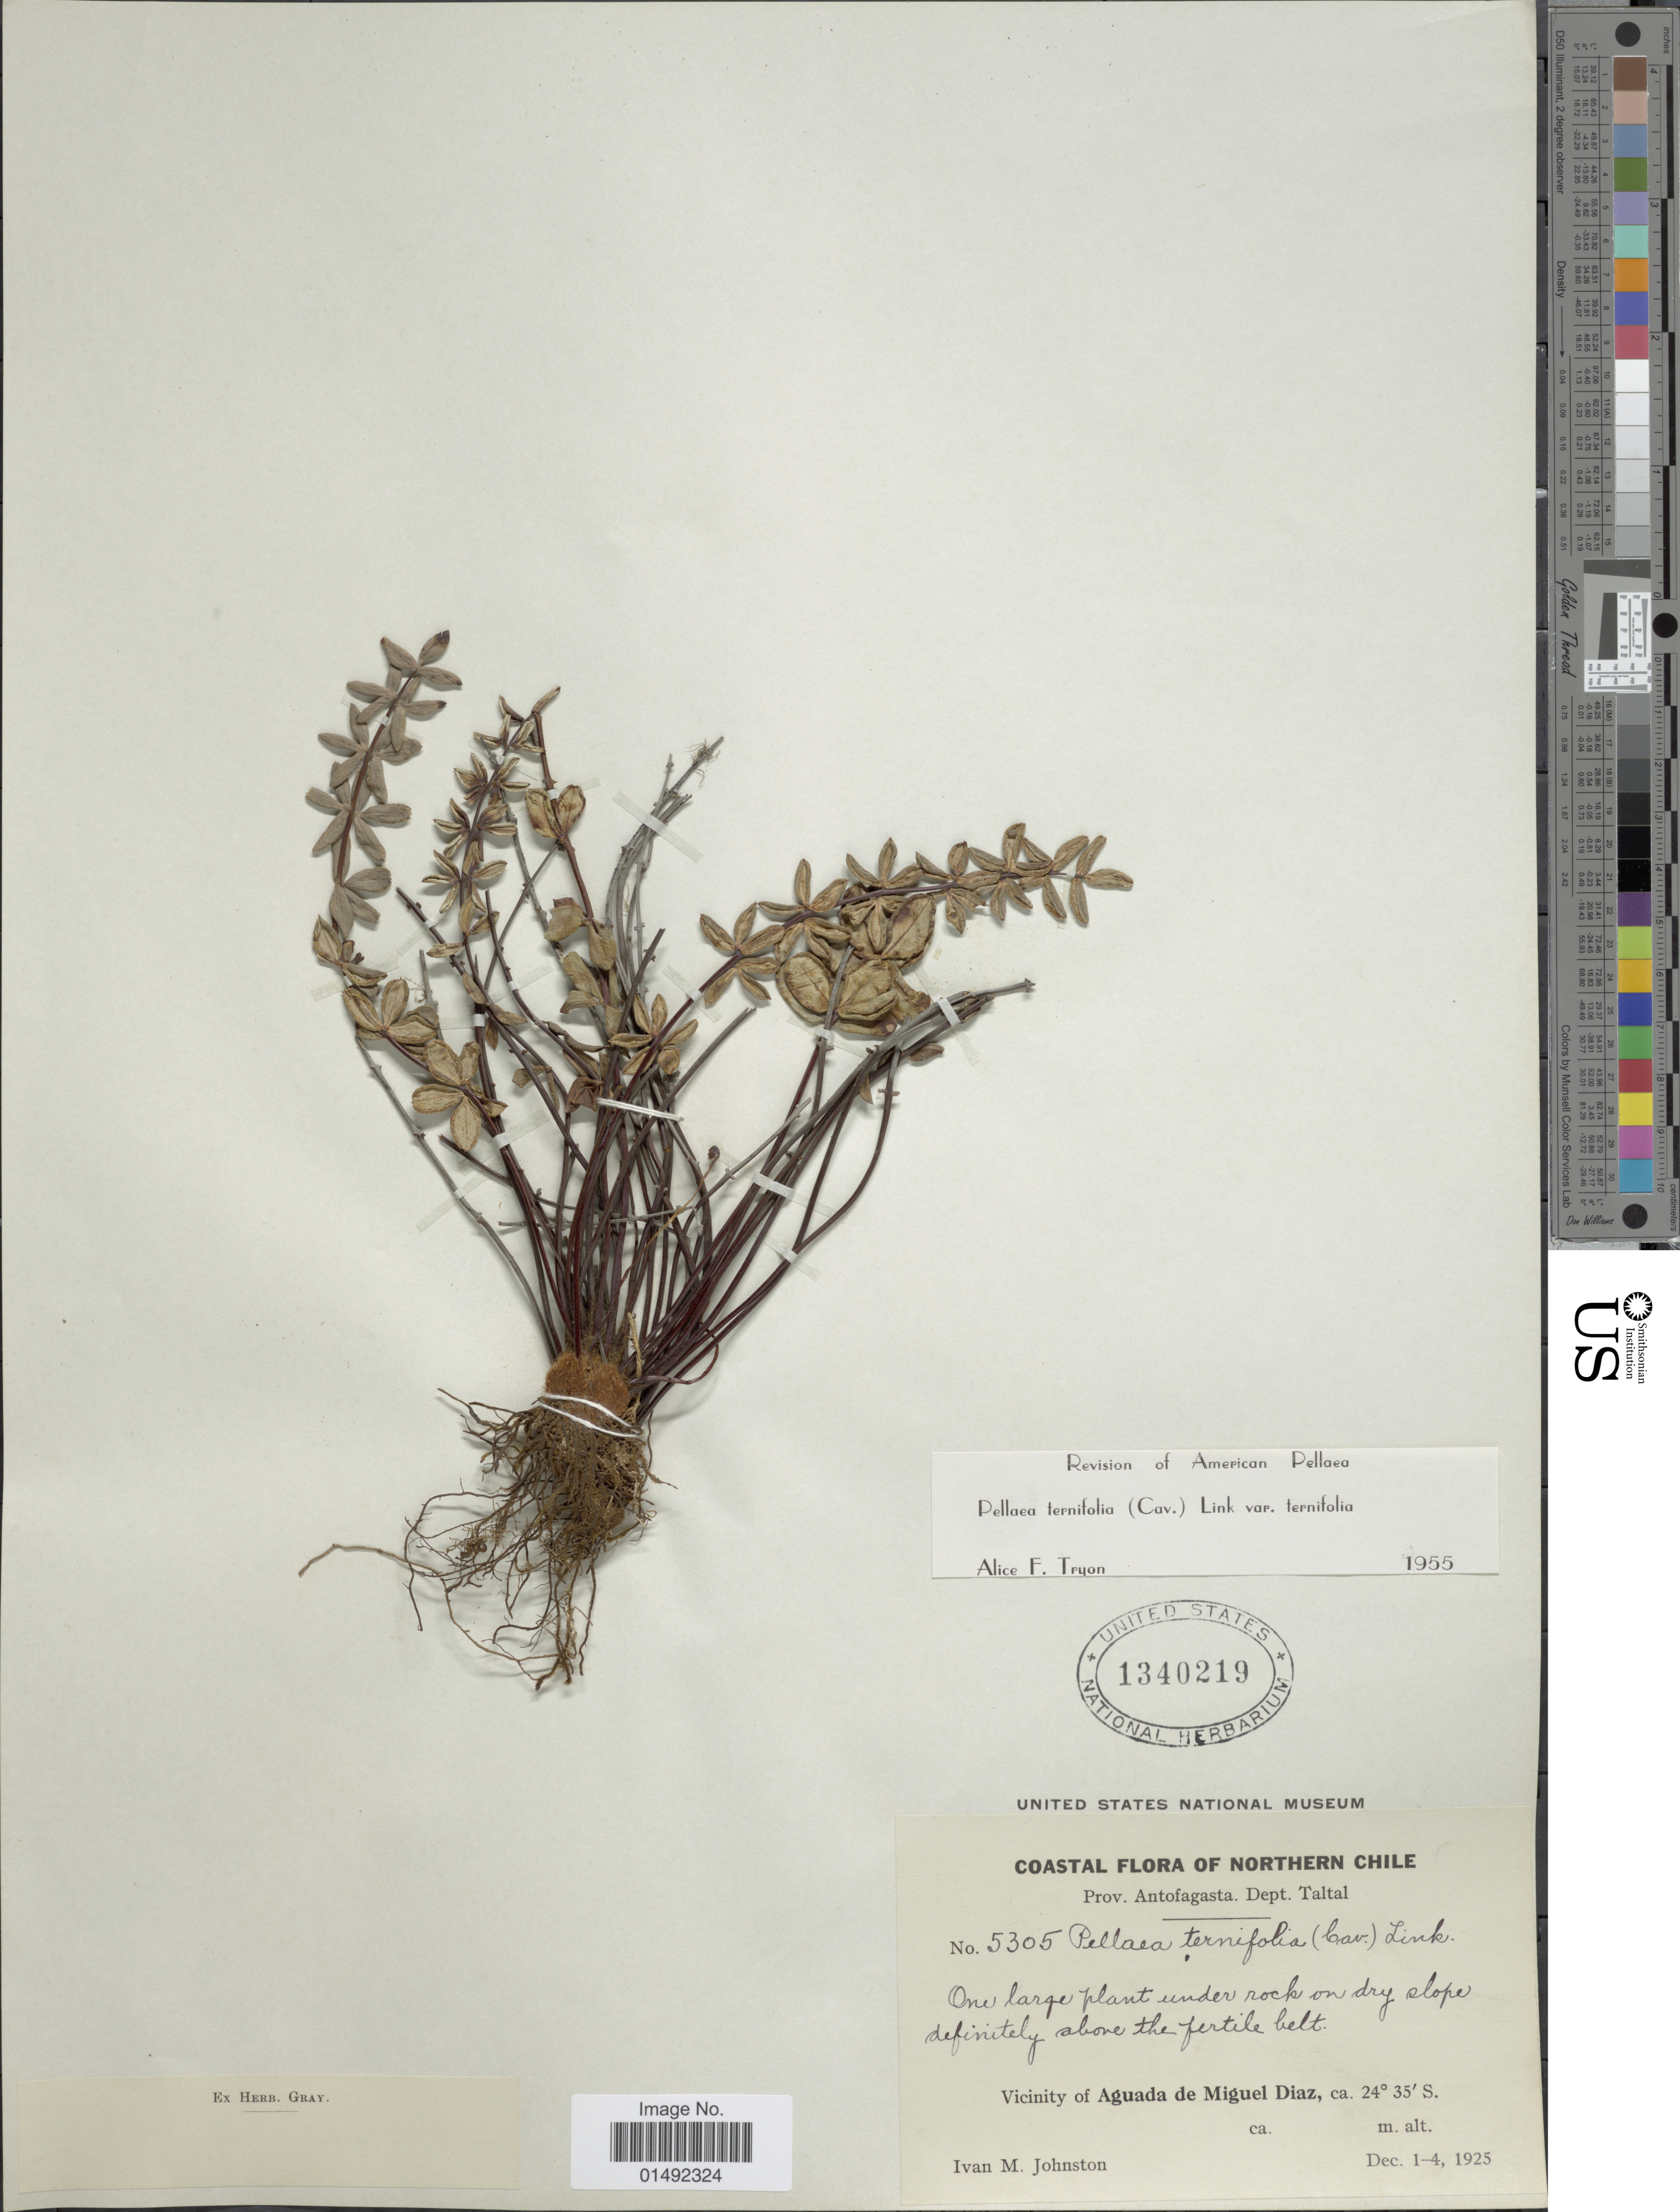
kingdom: Plantae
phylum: Tracheophyta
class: Polypodiopsida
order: Polypodiales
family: Pteridaceae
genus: Pellaea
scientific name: Pellaea ternifolia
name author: (Cav.) Link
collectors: I.M. Johnston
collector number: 5305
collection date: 1925-12-01/1925-12-04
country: Chile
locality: Coastal Flora of Northern Chile, Vicinity of Aguada de Miguel Diaz, Prov. Antofagasta. Dept. Taltal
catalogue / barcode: US 1340219